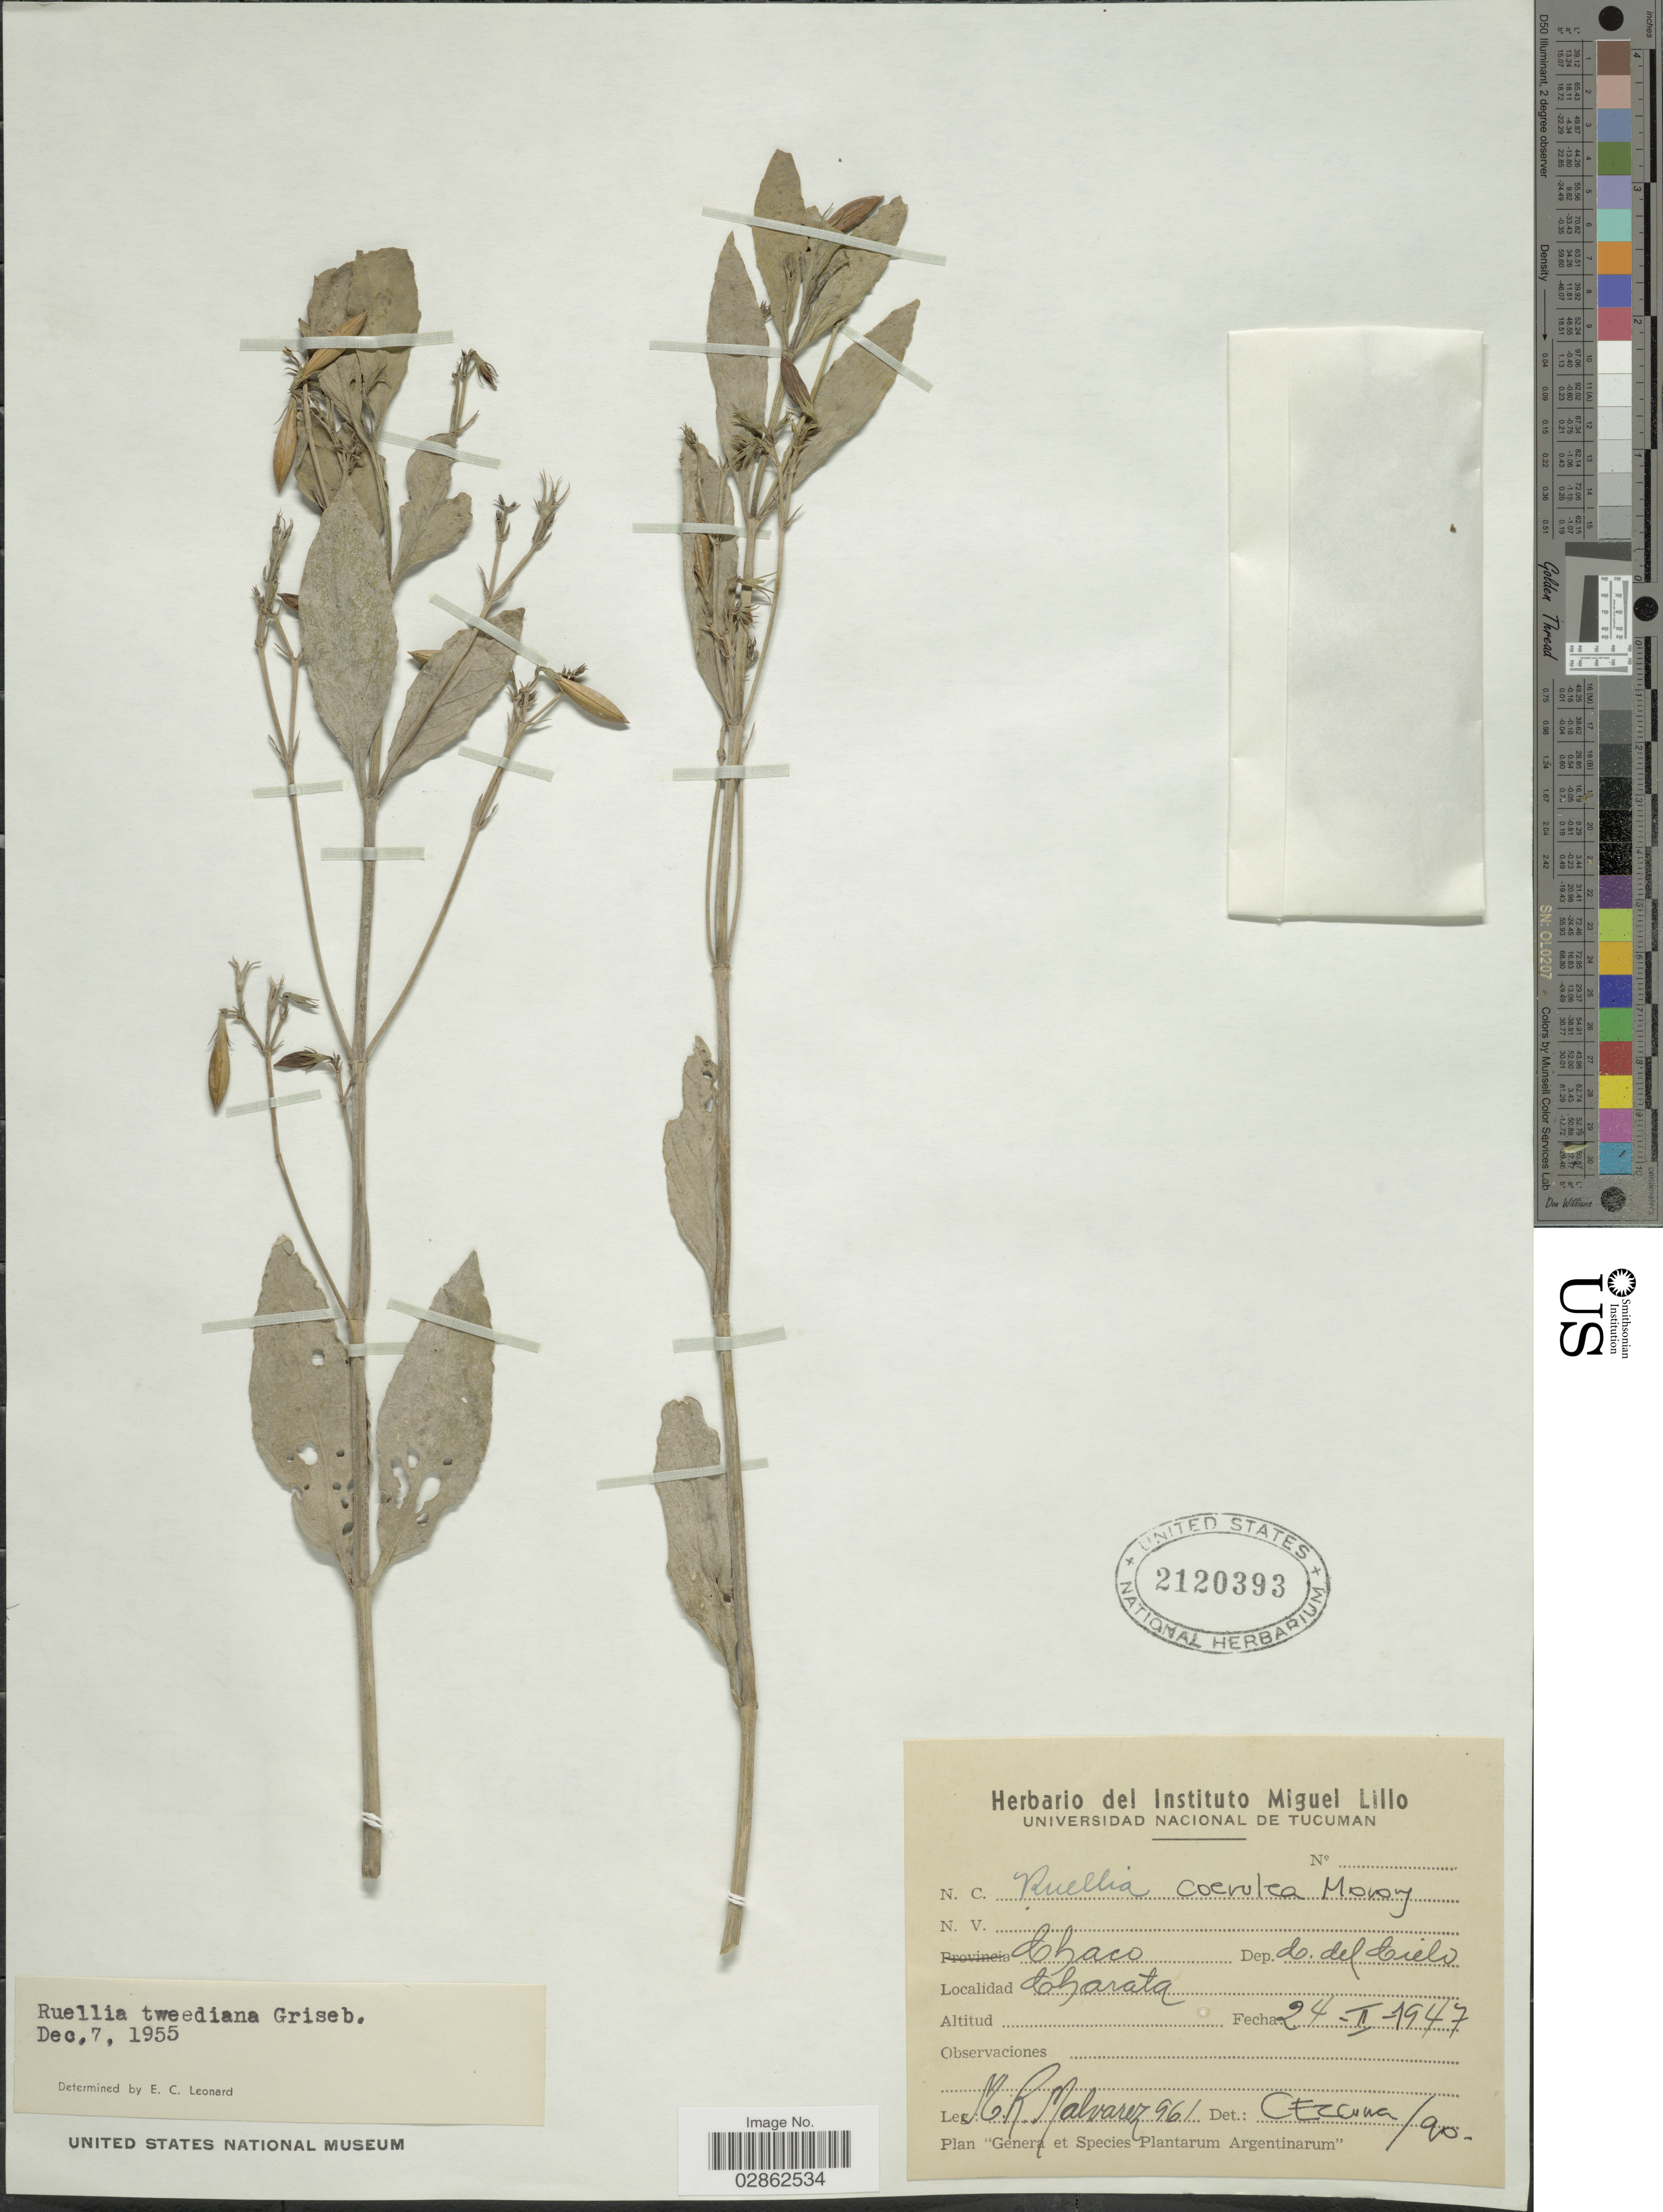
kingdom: Plantae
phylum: Tracheophyta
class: Magnoliopsida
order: Lamiales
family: Acanthaceae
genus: Ruellia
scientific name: Ruellia coerulea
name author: Morong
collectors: M. Malvárez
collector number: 961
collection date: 1947-02-24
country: Argentina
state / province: Chaco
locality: Dep. C. del Cielo. Charata.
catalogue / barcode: US 2120393